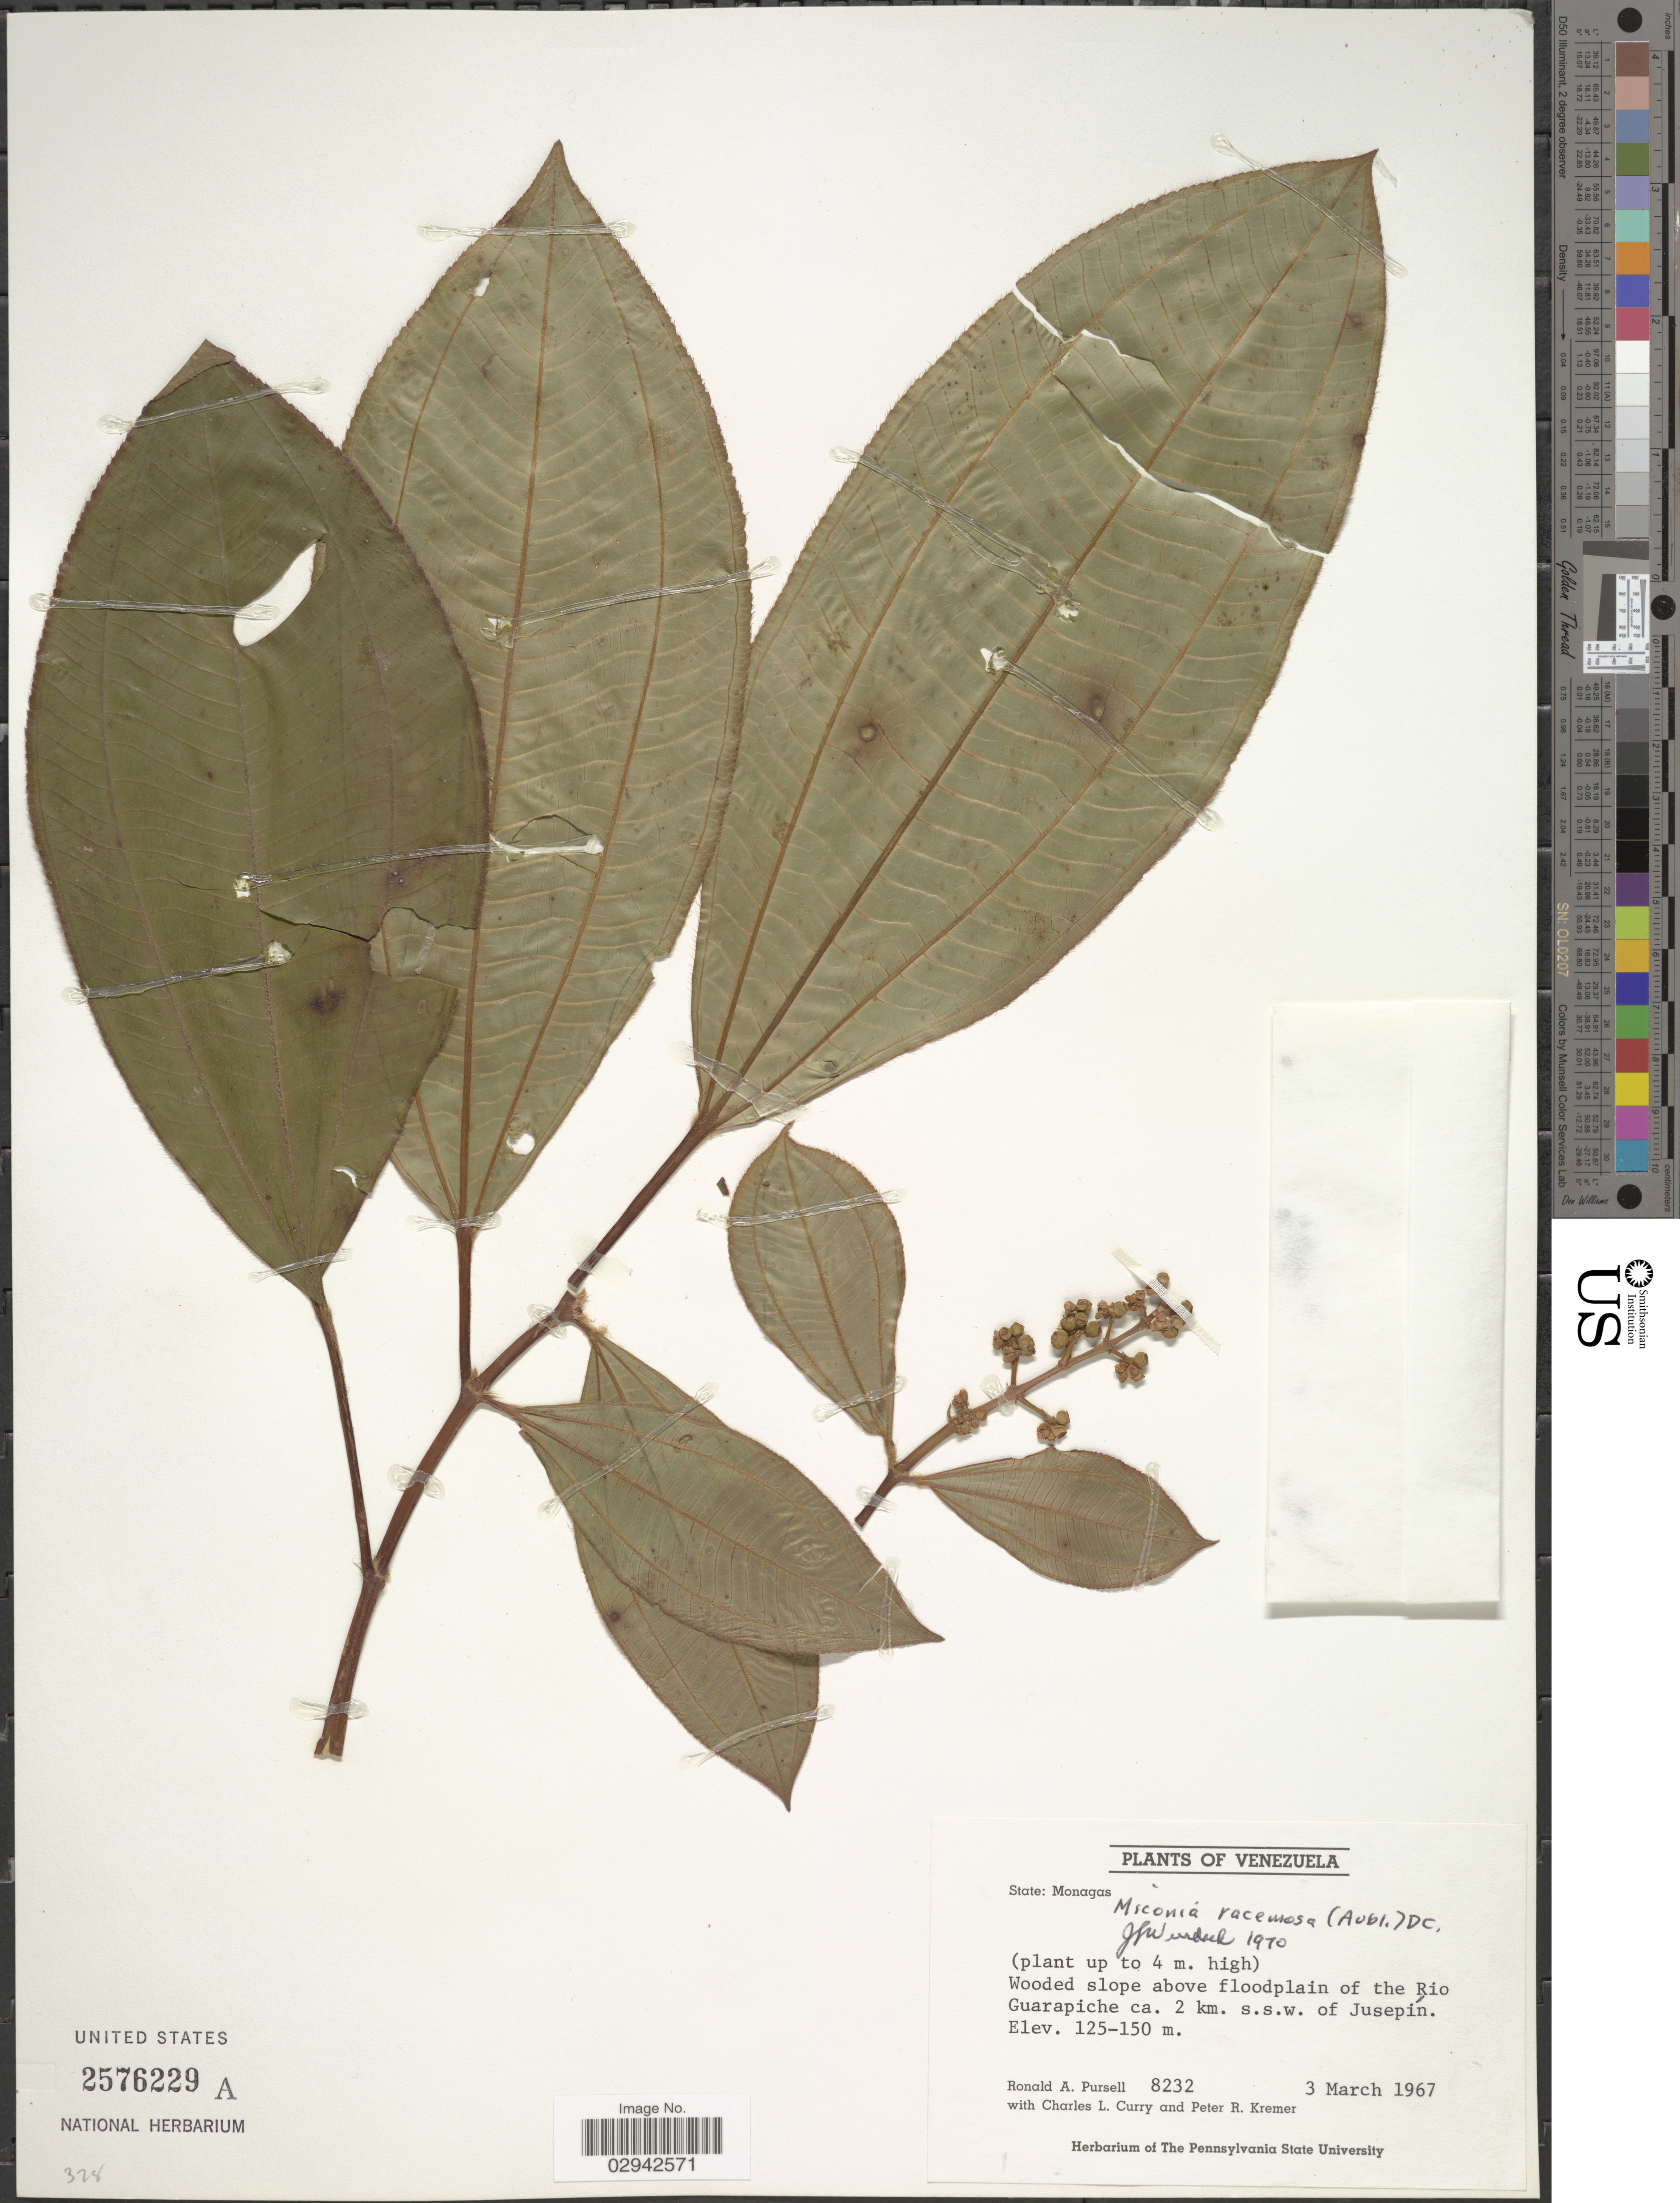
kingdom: Plantae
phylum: Tracheophyta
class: Magnoliopsida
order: Myrtales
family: Melastomataceae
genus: Miconia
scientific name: Miconia racemosa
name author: (Aubl.) DC.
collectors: R. A. Pursell, C. L. Curry & P. Kremer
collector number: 8232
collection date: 1967-03-03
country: Venezuela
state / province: Monagas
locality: Wooded slope above floodplain of the Rio Guarapiche ca. 2 km. s.s.w. of Jusepín.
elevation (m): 125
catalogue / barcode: US 2576229A